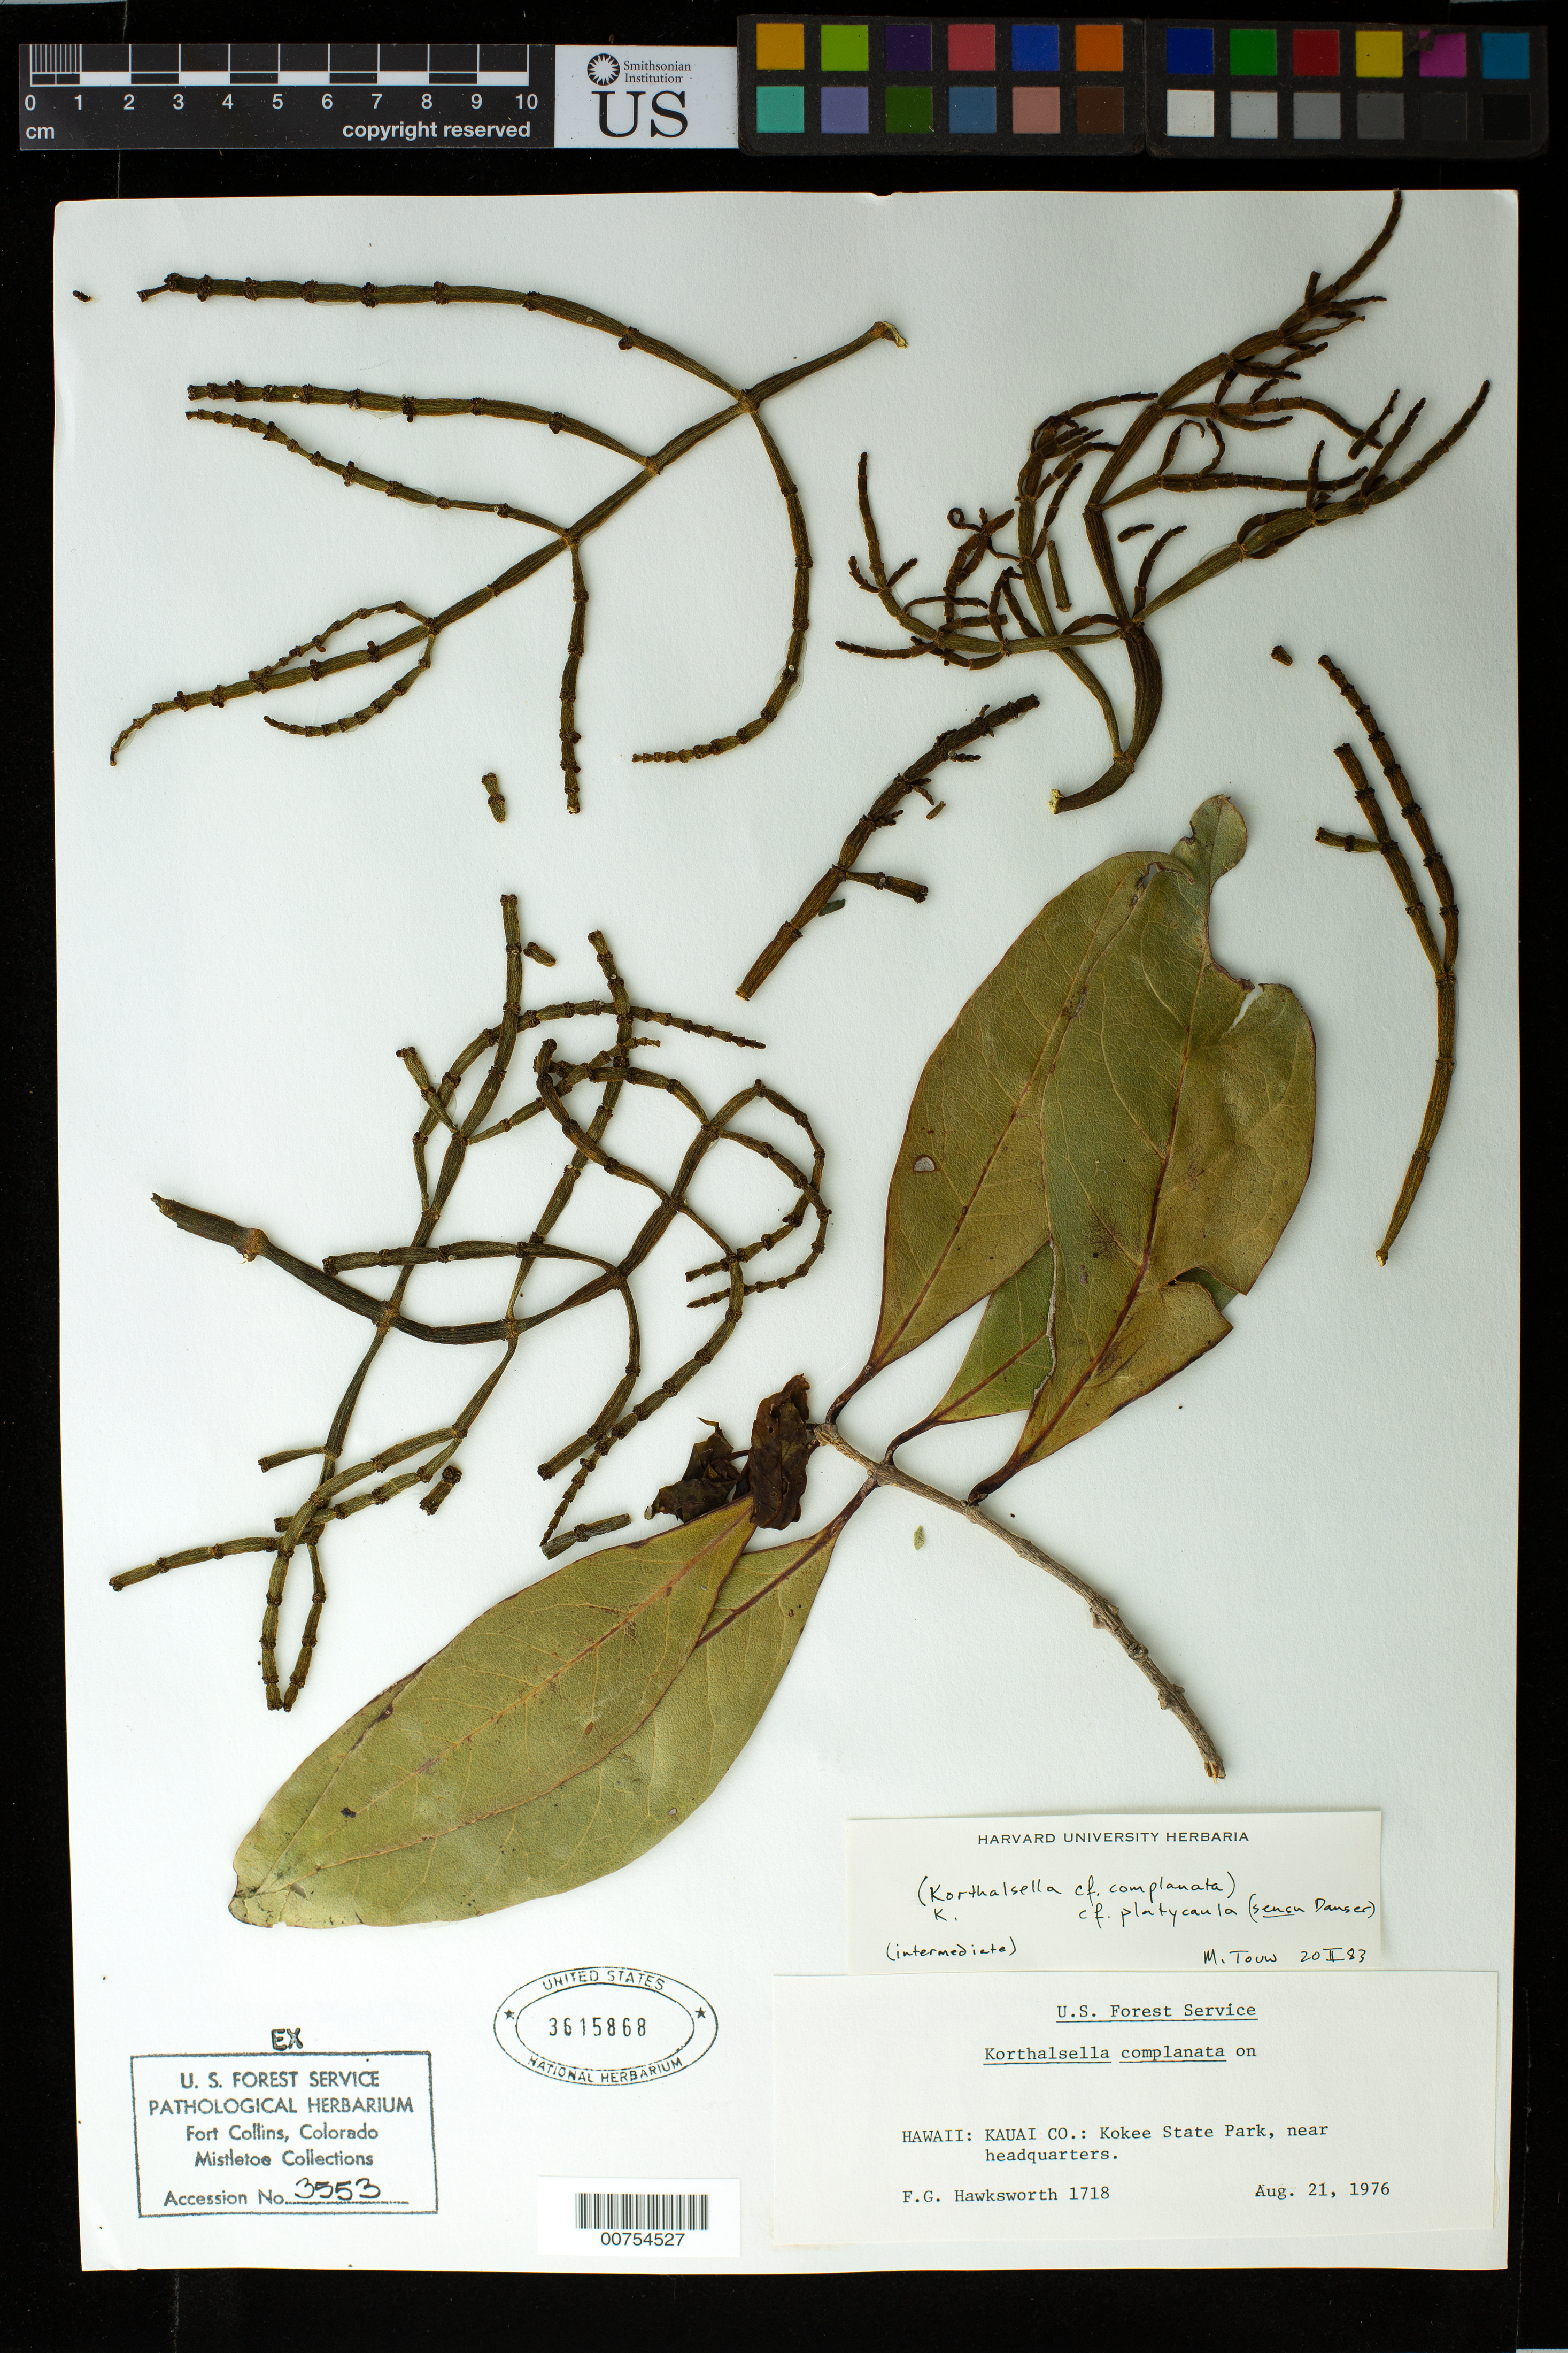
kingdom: Plantae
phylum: Tracheophyta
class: Magnoliopsida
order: Santalales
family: Viscaceae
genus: Korthalsella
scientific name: Korthalsella complanata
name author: (Tiegh.) Engl.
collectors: F. G. Hawksworth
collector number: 1718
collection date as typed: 21 Aug 1976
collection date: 1976-08-21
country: United States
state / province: Hawaii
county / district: Kauai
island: Kaua'i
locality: Kokee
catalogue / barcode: US 3615868